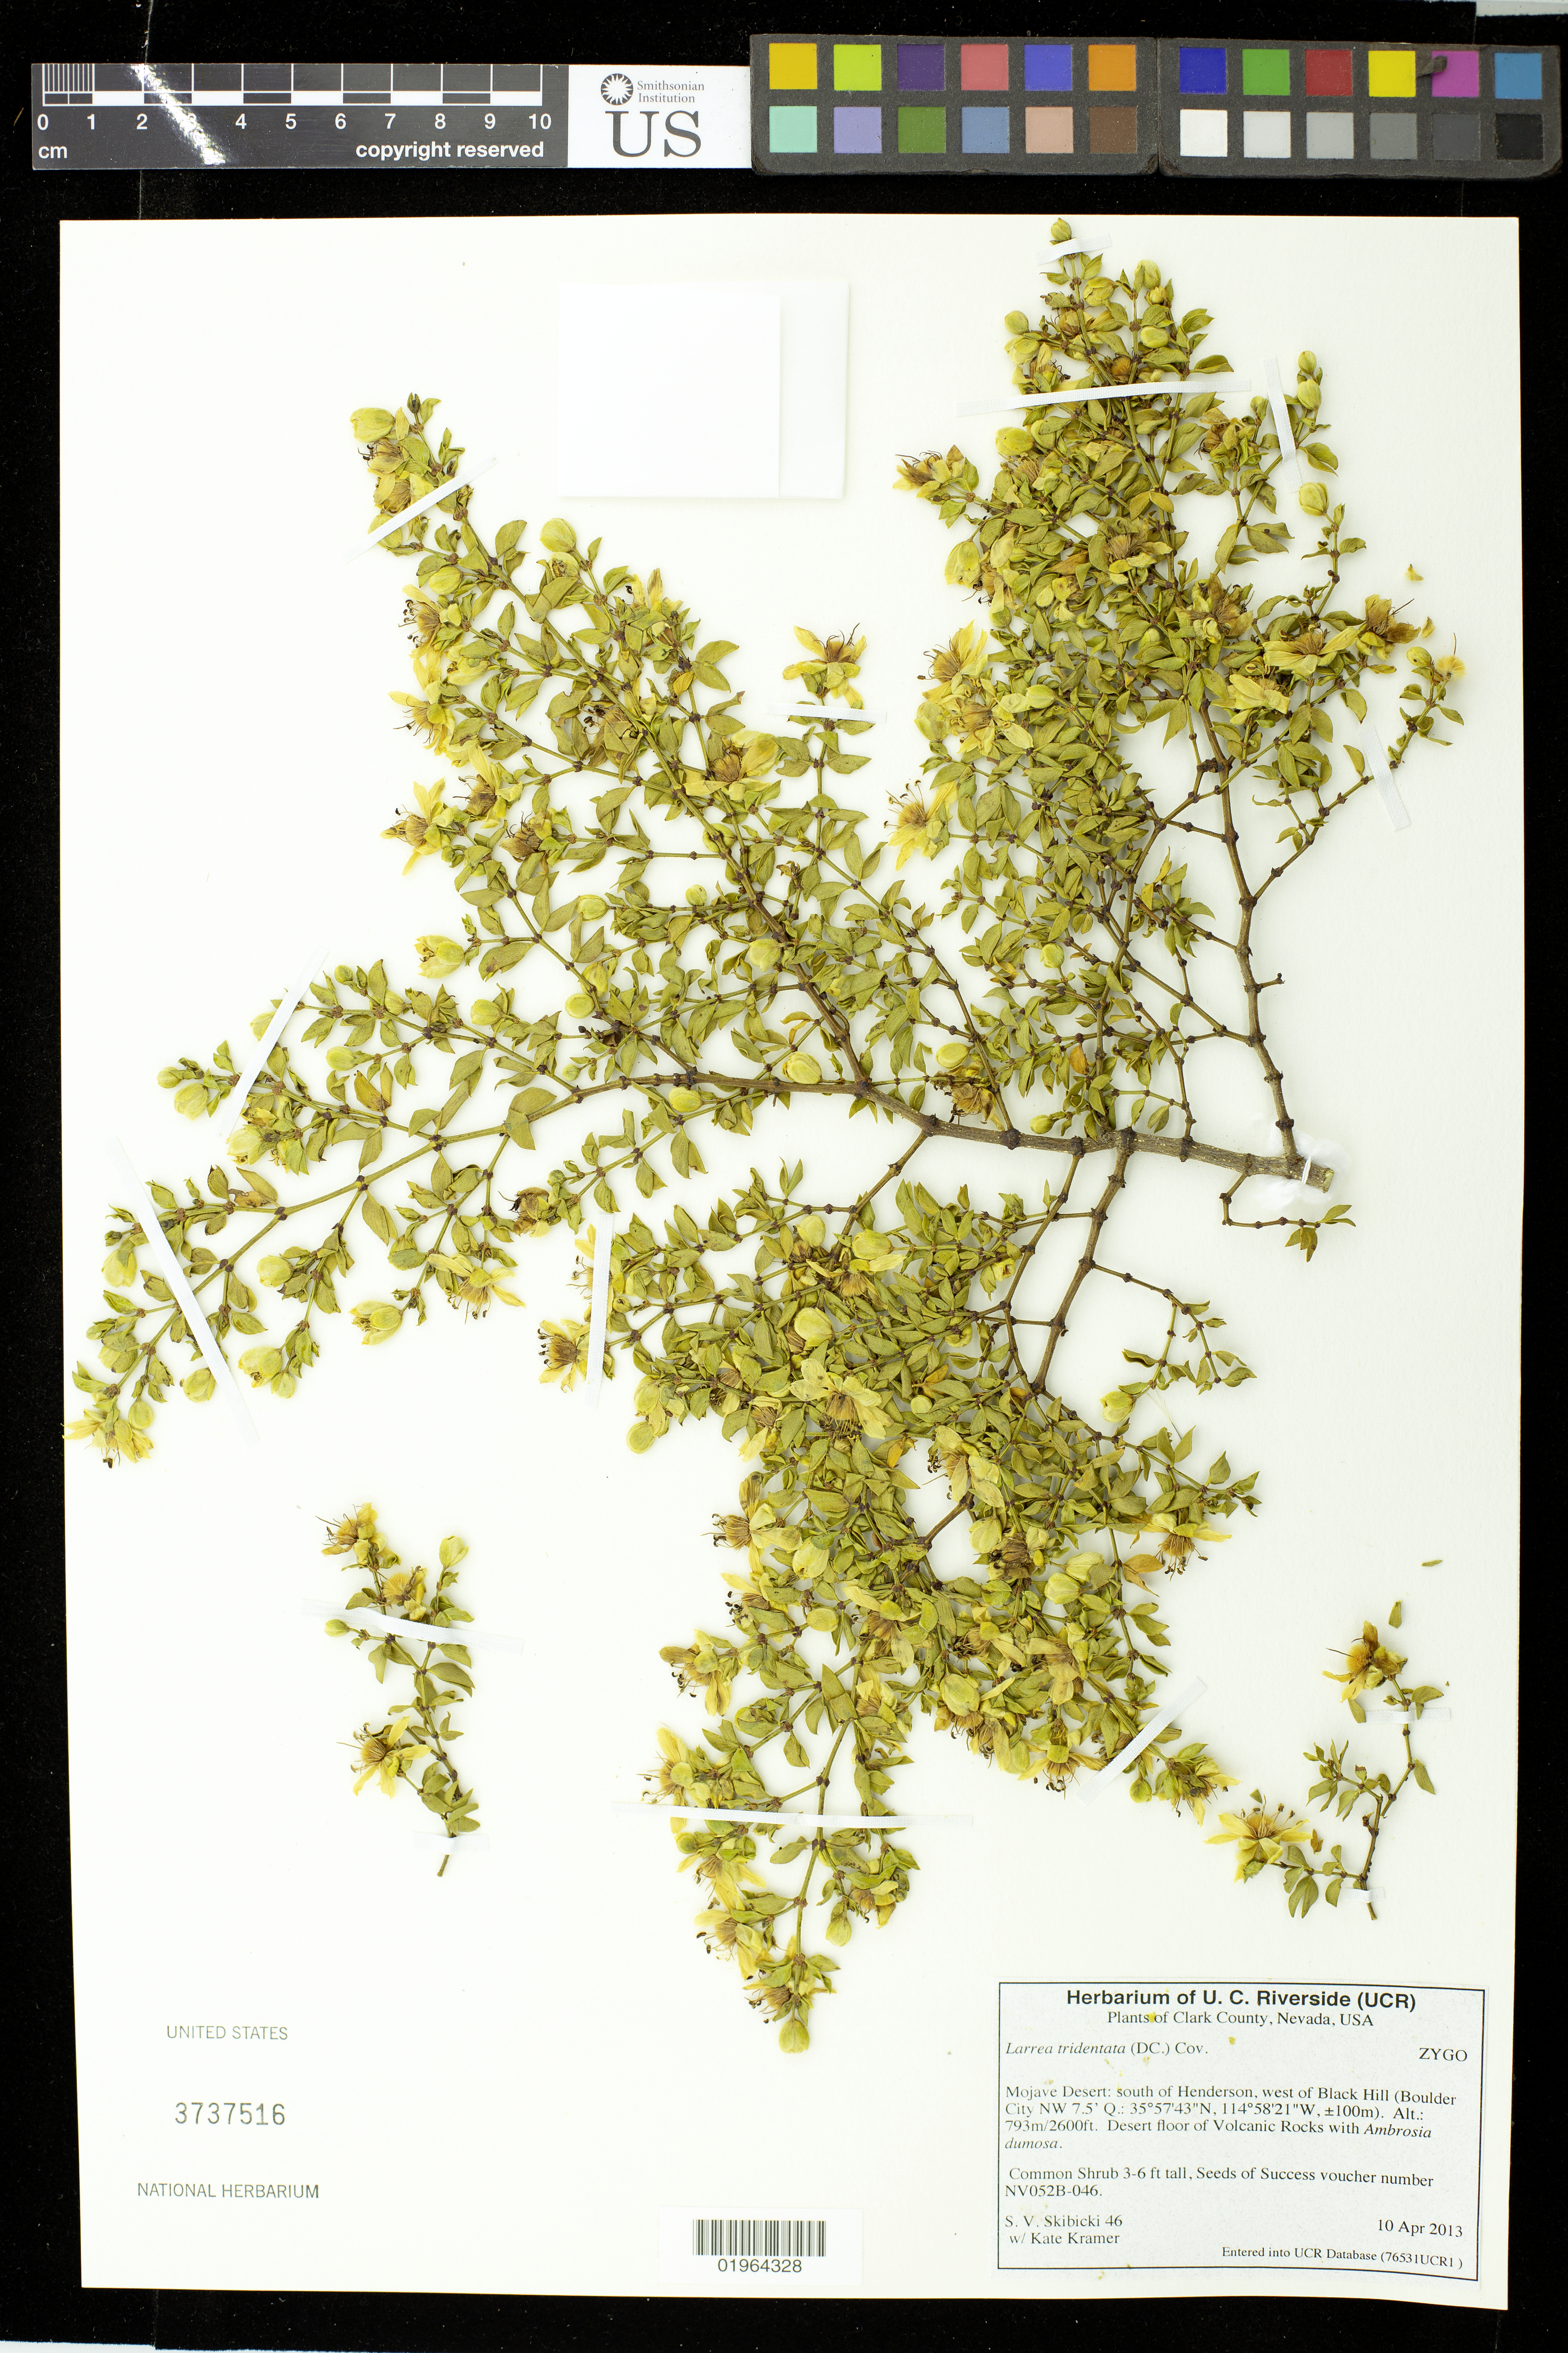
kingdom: Plantae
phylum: Tracheophyta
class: Magnoliopsida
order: Zygophyllales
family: Zygophyllaceae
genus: Larrea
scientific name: Larrea tridentata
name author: (Sessé & Moc. ex DC.) Coville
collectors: S. Skibicki & K. Kramer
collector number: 46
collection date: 2013-04-10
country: United States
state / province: Nevada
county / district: Clark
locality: Mojave Desert, S of Henderson, west of Black Hill (Boulder City)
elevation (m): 793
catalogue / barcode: US 3737519